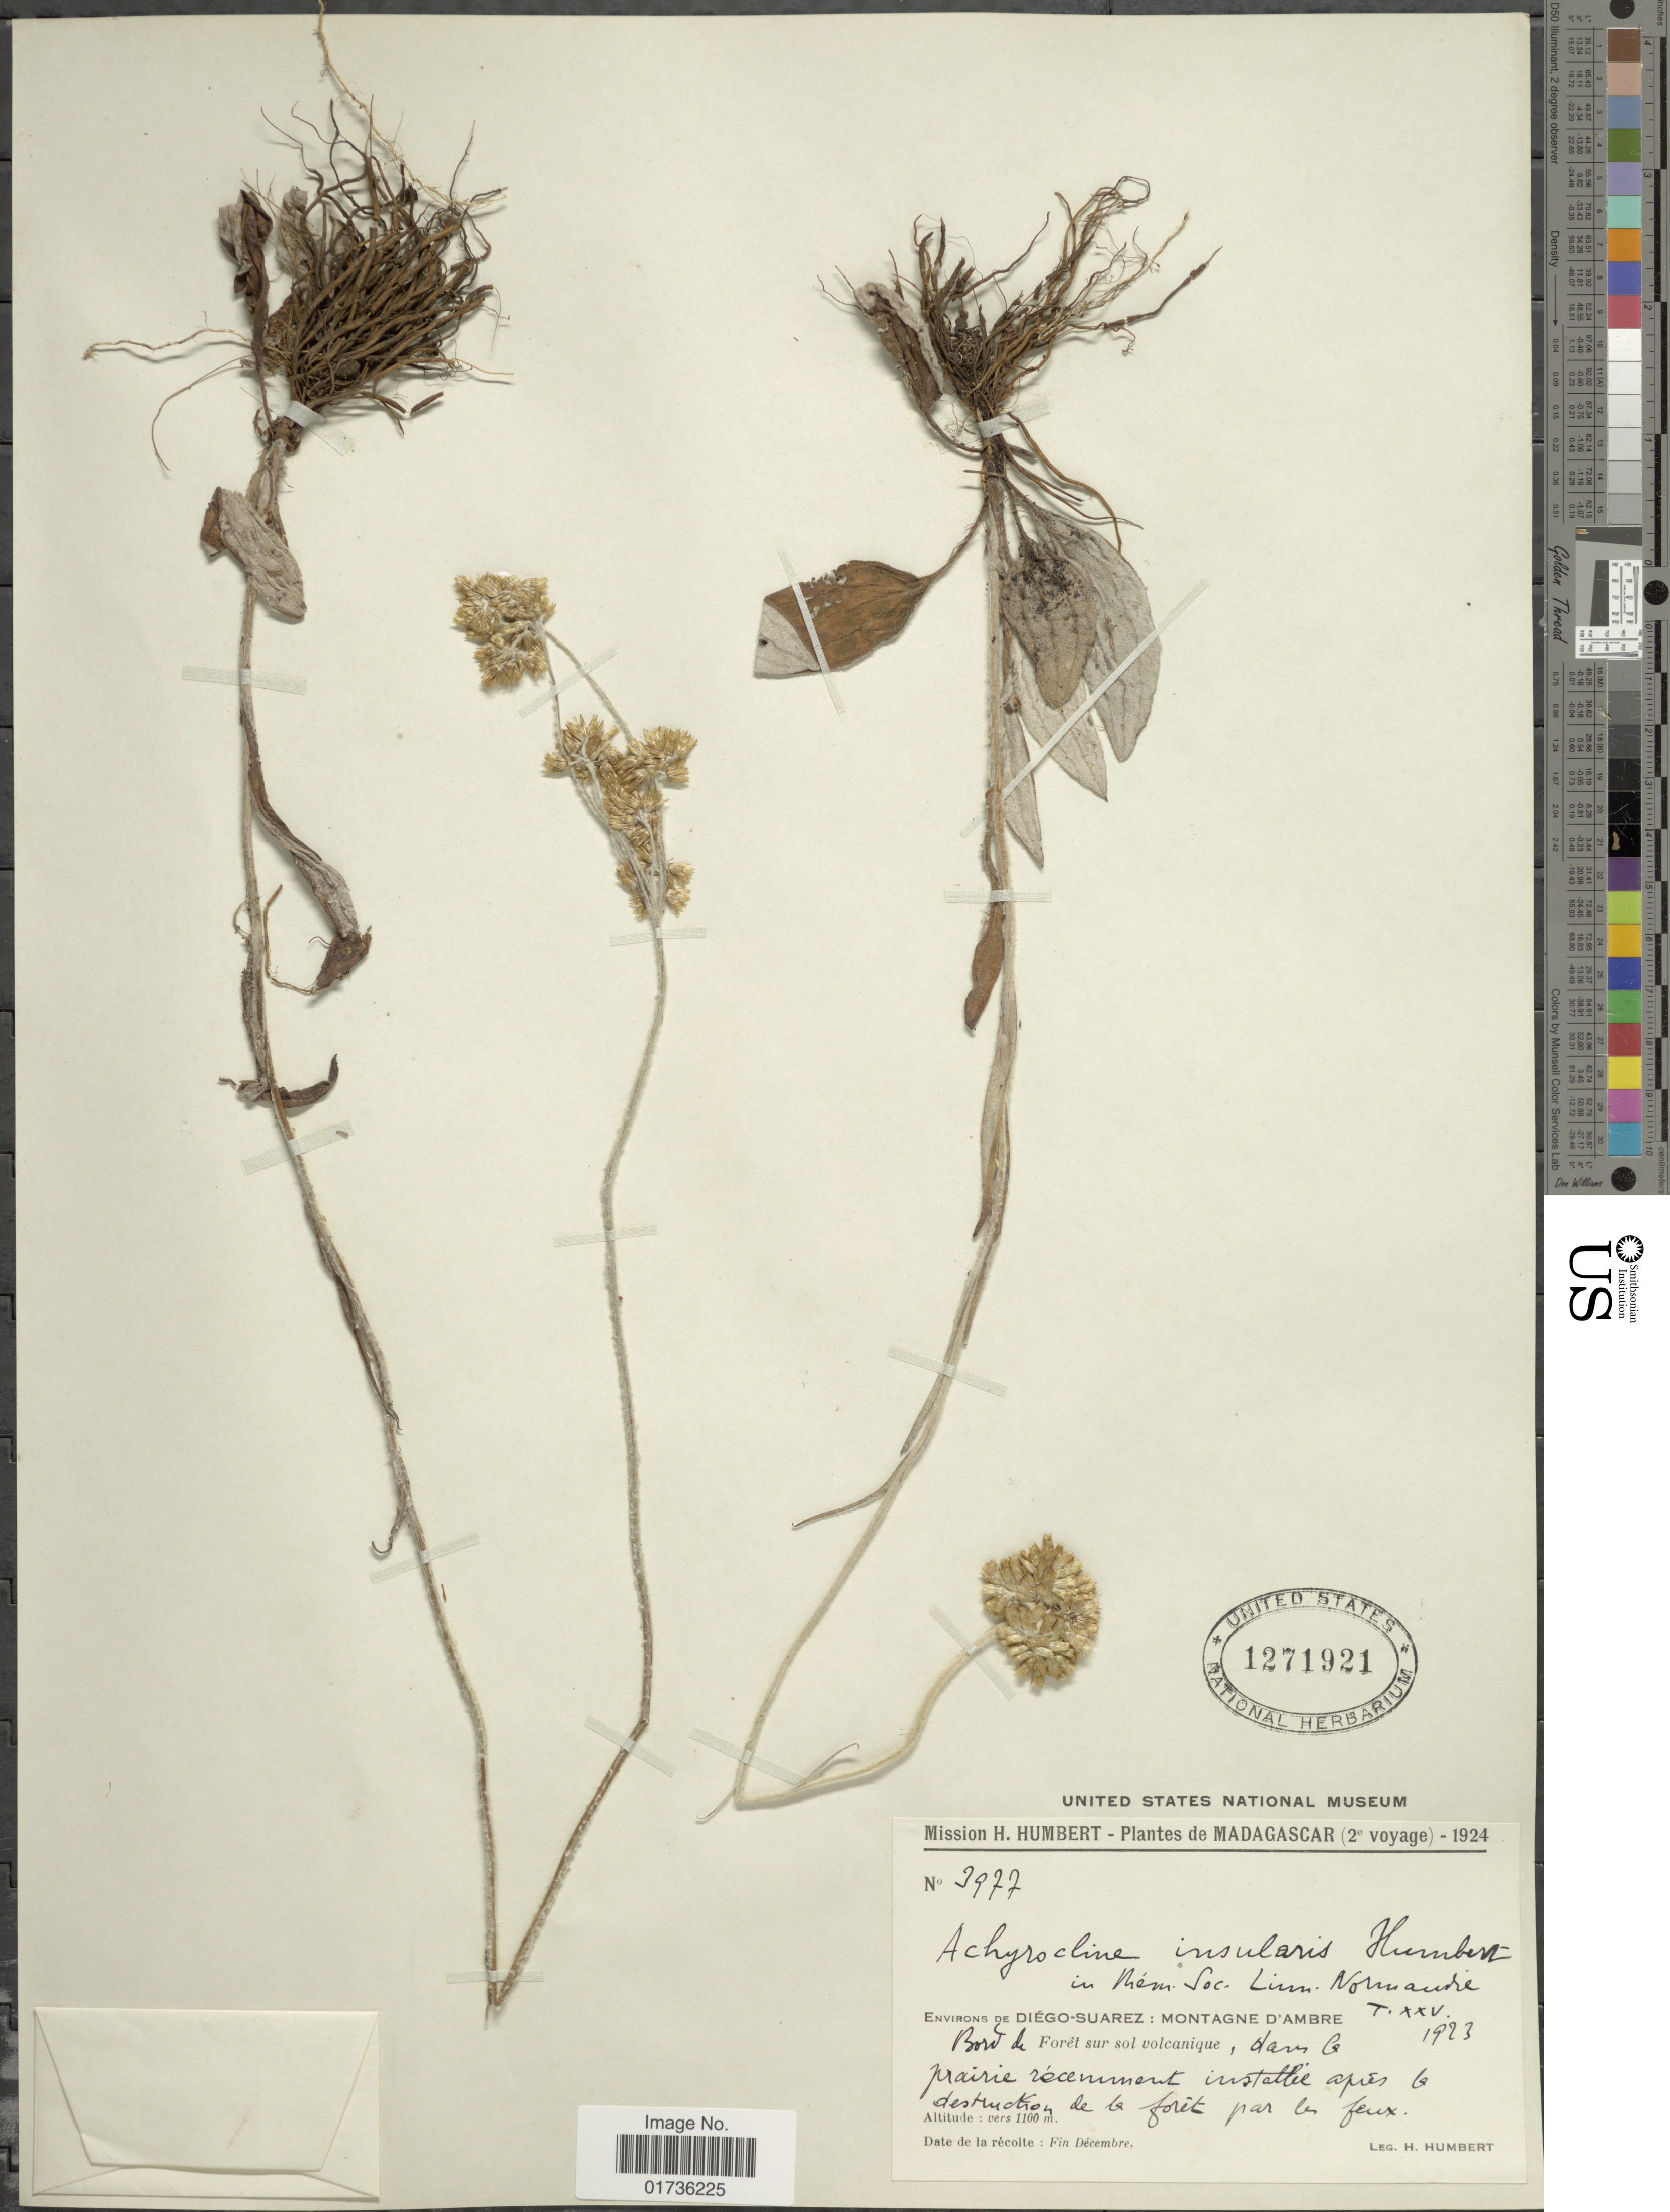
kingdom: Plantae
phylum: Tracheophyta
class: Magnoliopsida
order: Asterales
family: Asteraceae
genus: Achyrocline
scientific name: Achyrocline glumacea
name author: (DC.) Oliv. & Hiern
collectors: H. Humbert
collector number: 3977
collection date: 1924-12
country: Madagascar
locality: Environs de Diégo-Suarez: Montagne D'Ambre, Bird de Forêt sur sol volcanique, dans le prairie récemment installé apres le destruction de la forest par les feux.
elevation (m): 1100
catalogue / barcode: US 1271921